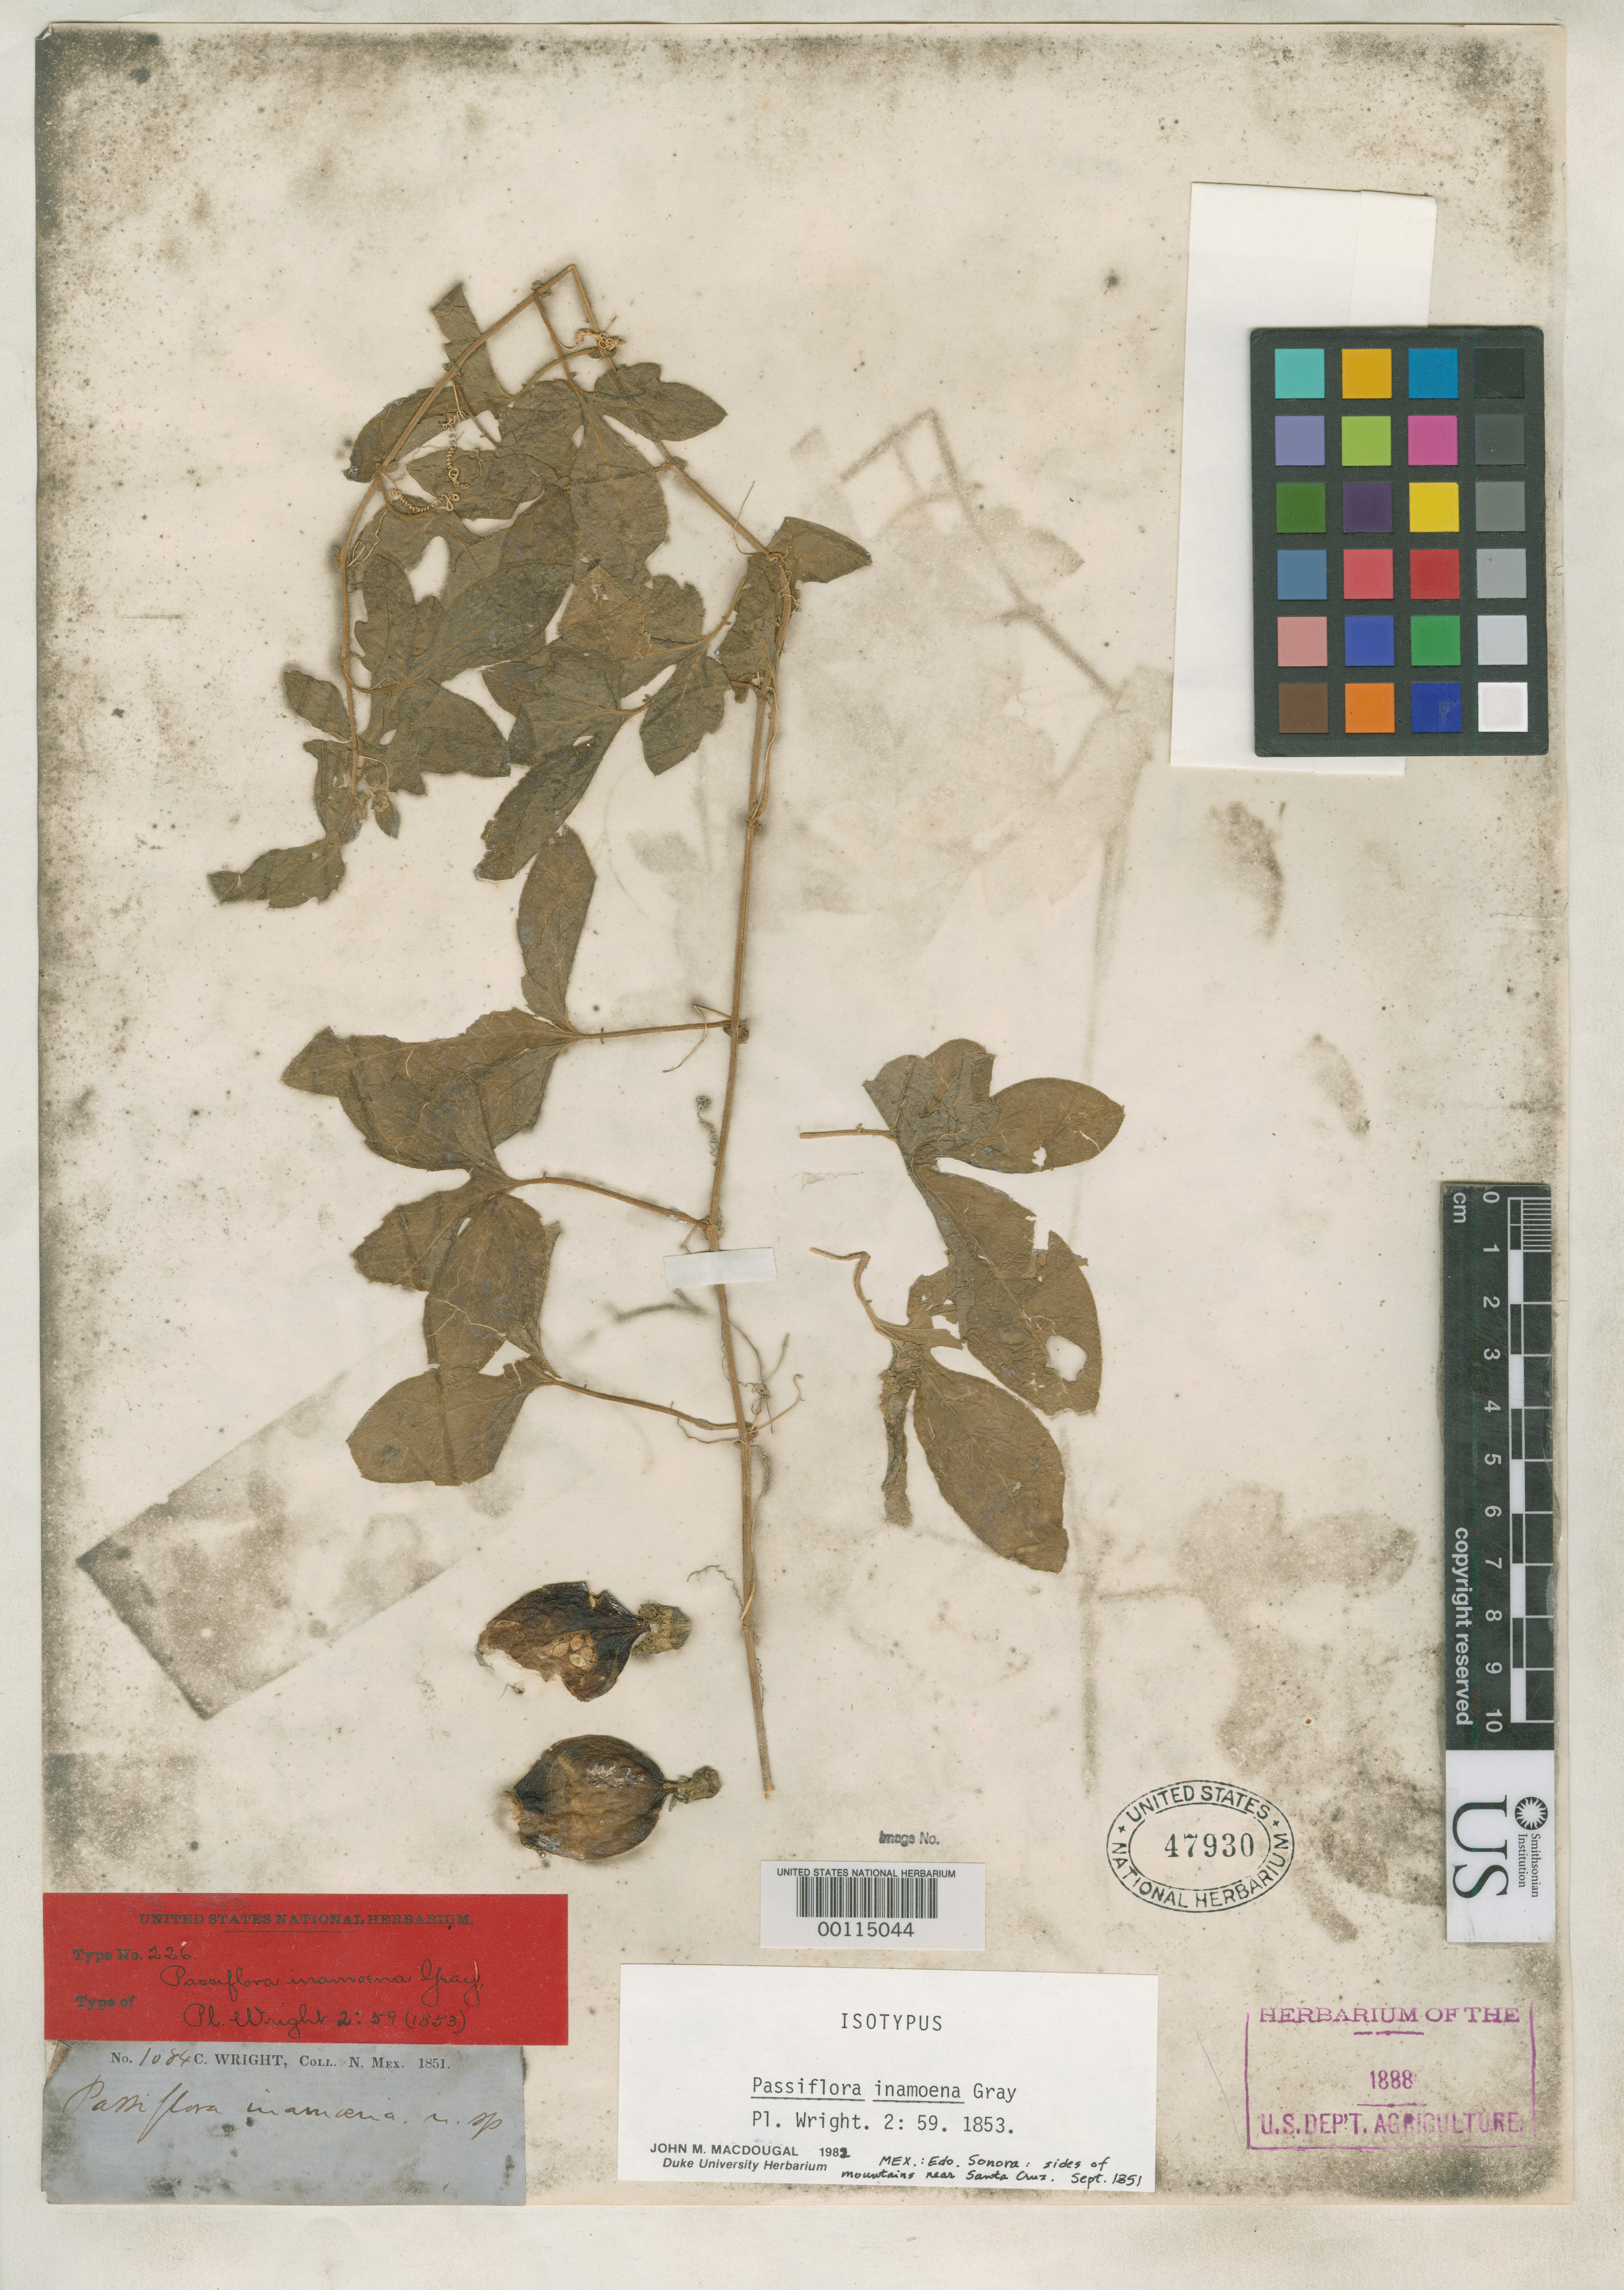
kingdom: Plantae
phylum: Tracheophyta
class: Magnoliopsida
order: Malpighiales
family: Passifloraceae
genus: Passiflora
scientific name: Passiflora inamoena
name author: A. Gray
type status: Isotype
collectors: C. Wright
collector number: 1084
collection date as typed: Sep 1851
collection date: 1851-09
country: Mexico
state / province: Sonora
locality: Near Santa Cruz.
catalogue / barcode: US 47930